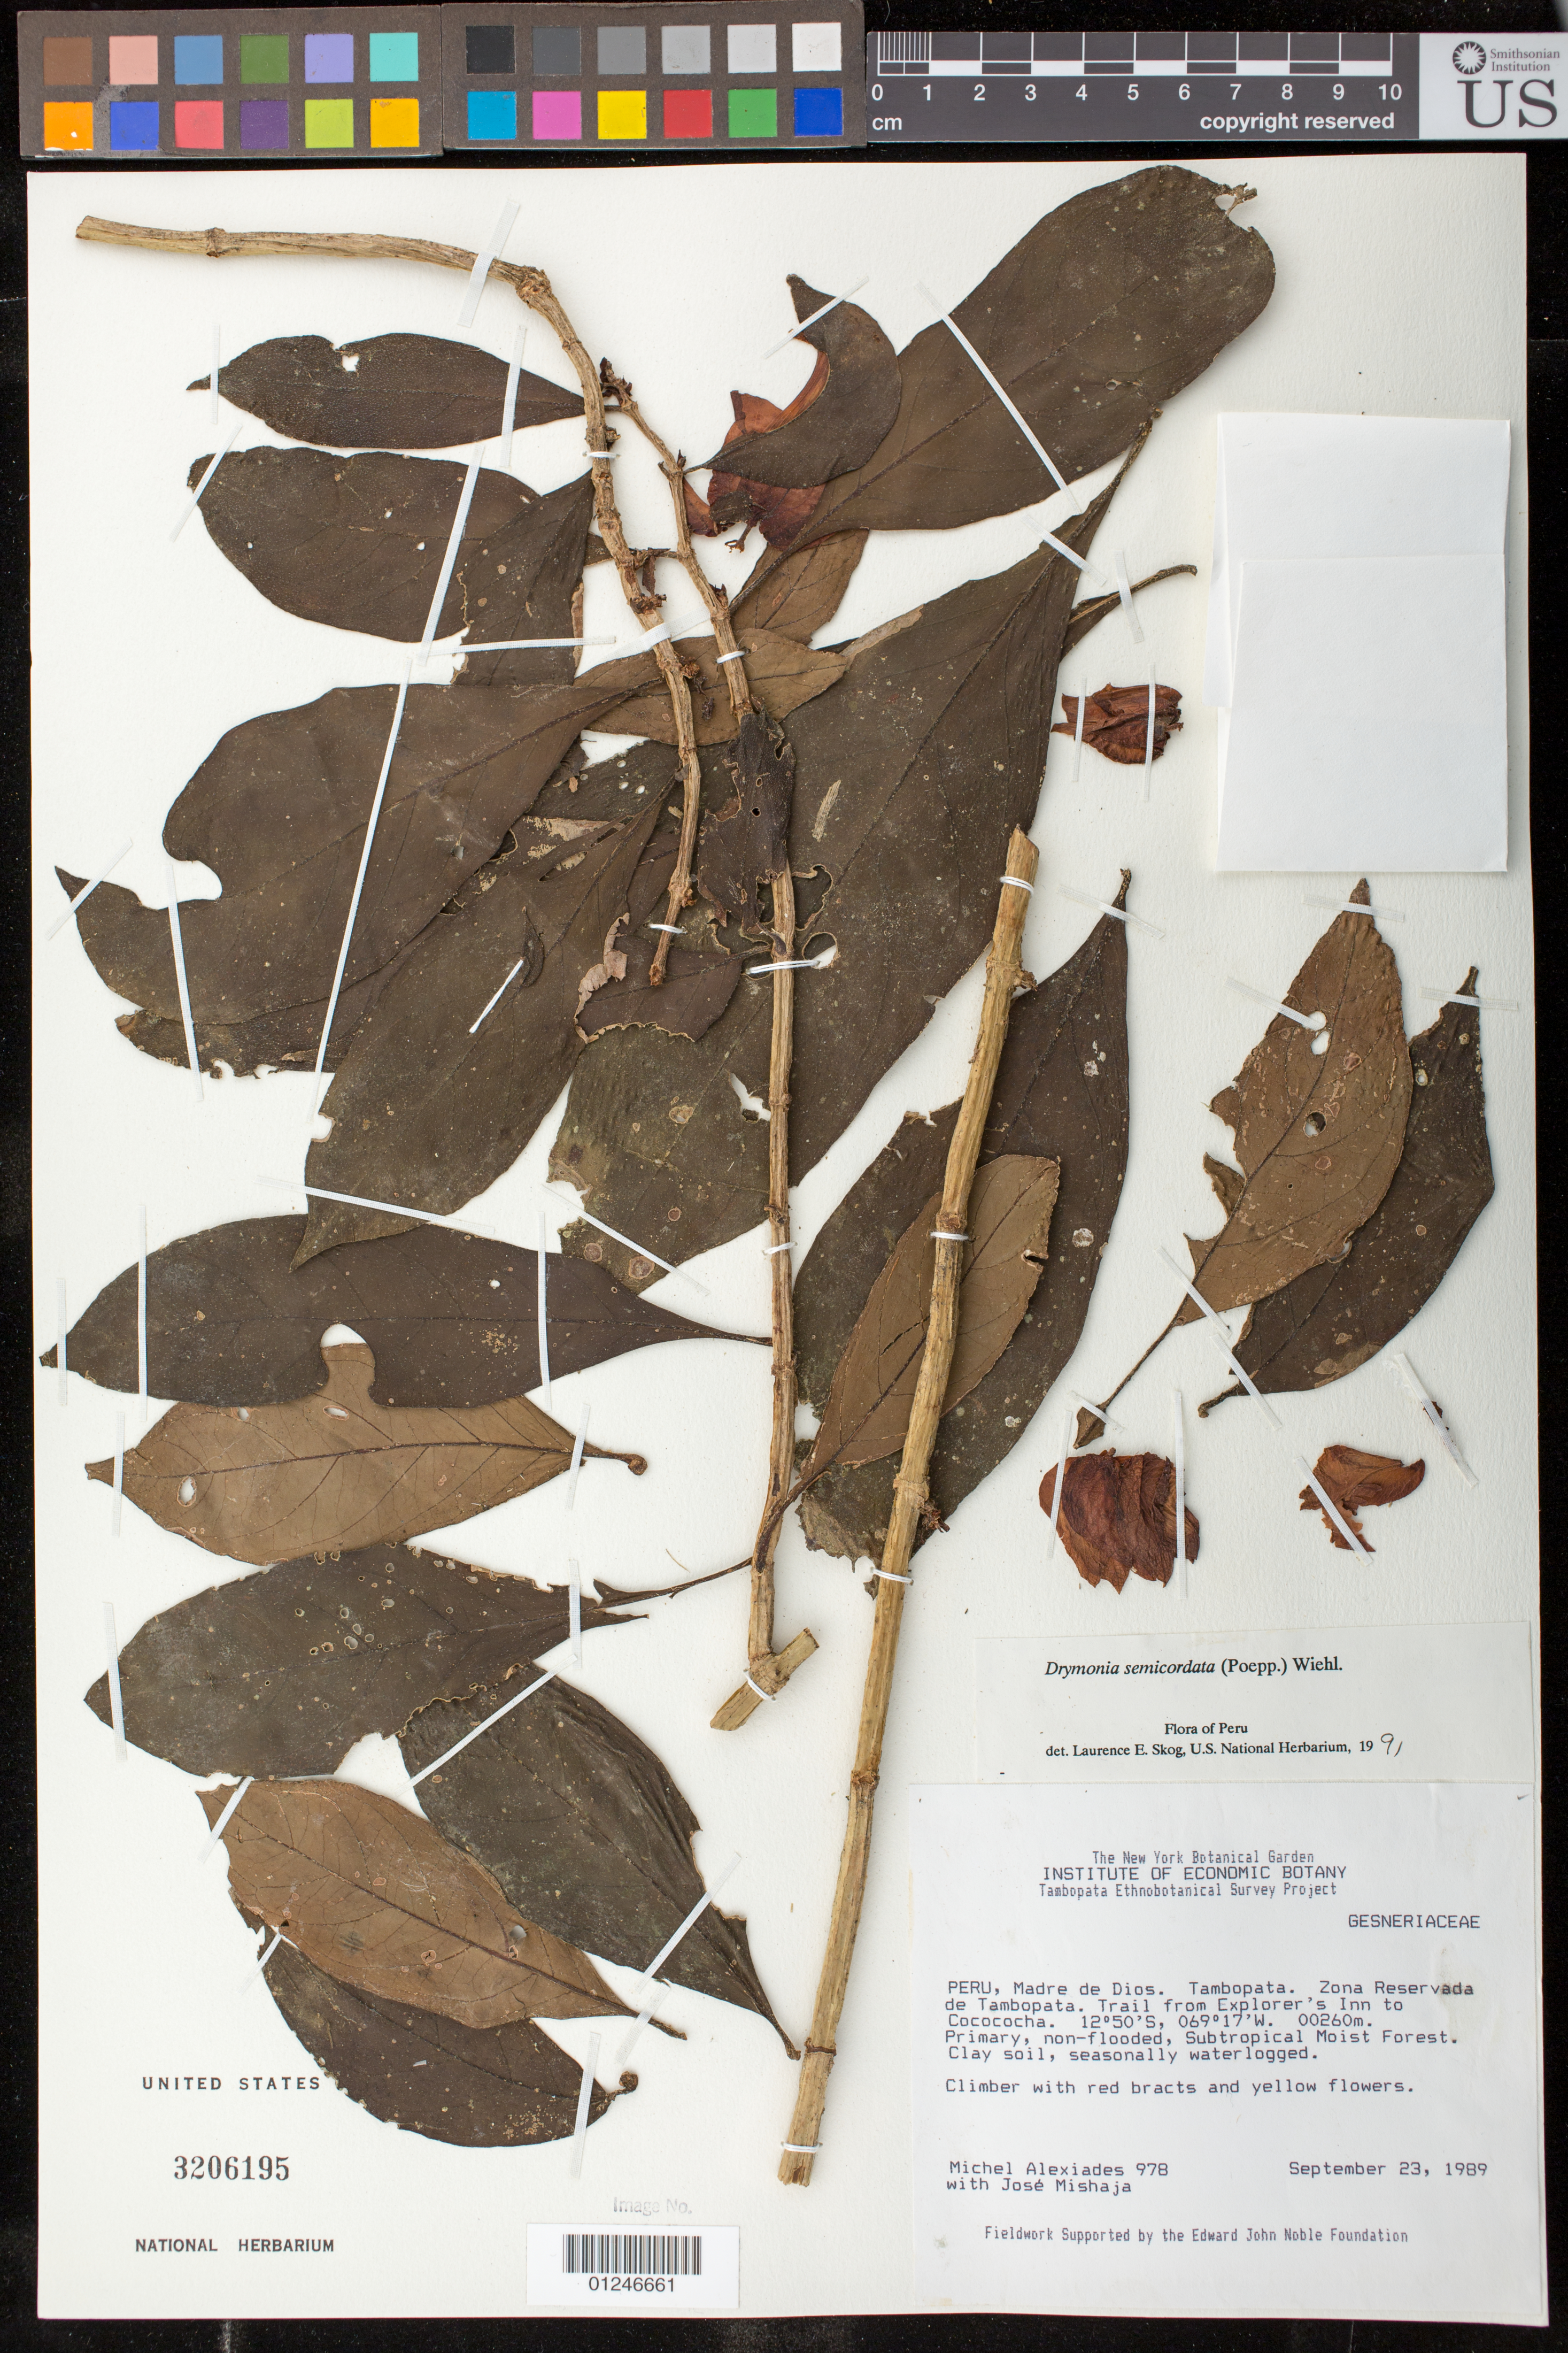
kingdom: Plantae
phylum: Tracheophyta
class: Magnoliopsida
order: Lamiales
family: Gesneriaceae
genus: Drymonia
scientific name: Drymonia semicordata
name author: (Poepp.) Wiehler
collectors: M. Alexiades & J. Mishaja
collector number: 978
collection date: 1989-09-23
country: Peru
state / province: Madre de Dios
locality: Zona Reservada de Tambopata. Trail from Explorer's Inn to Cocococha.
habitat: Climber with red bracts and yellow flowers.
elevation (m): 260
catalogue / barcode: US 3206195